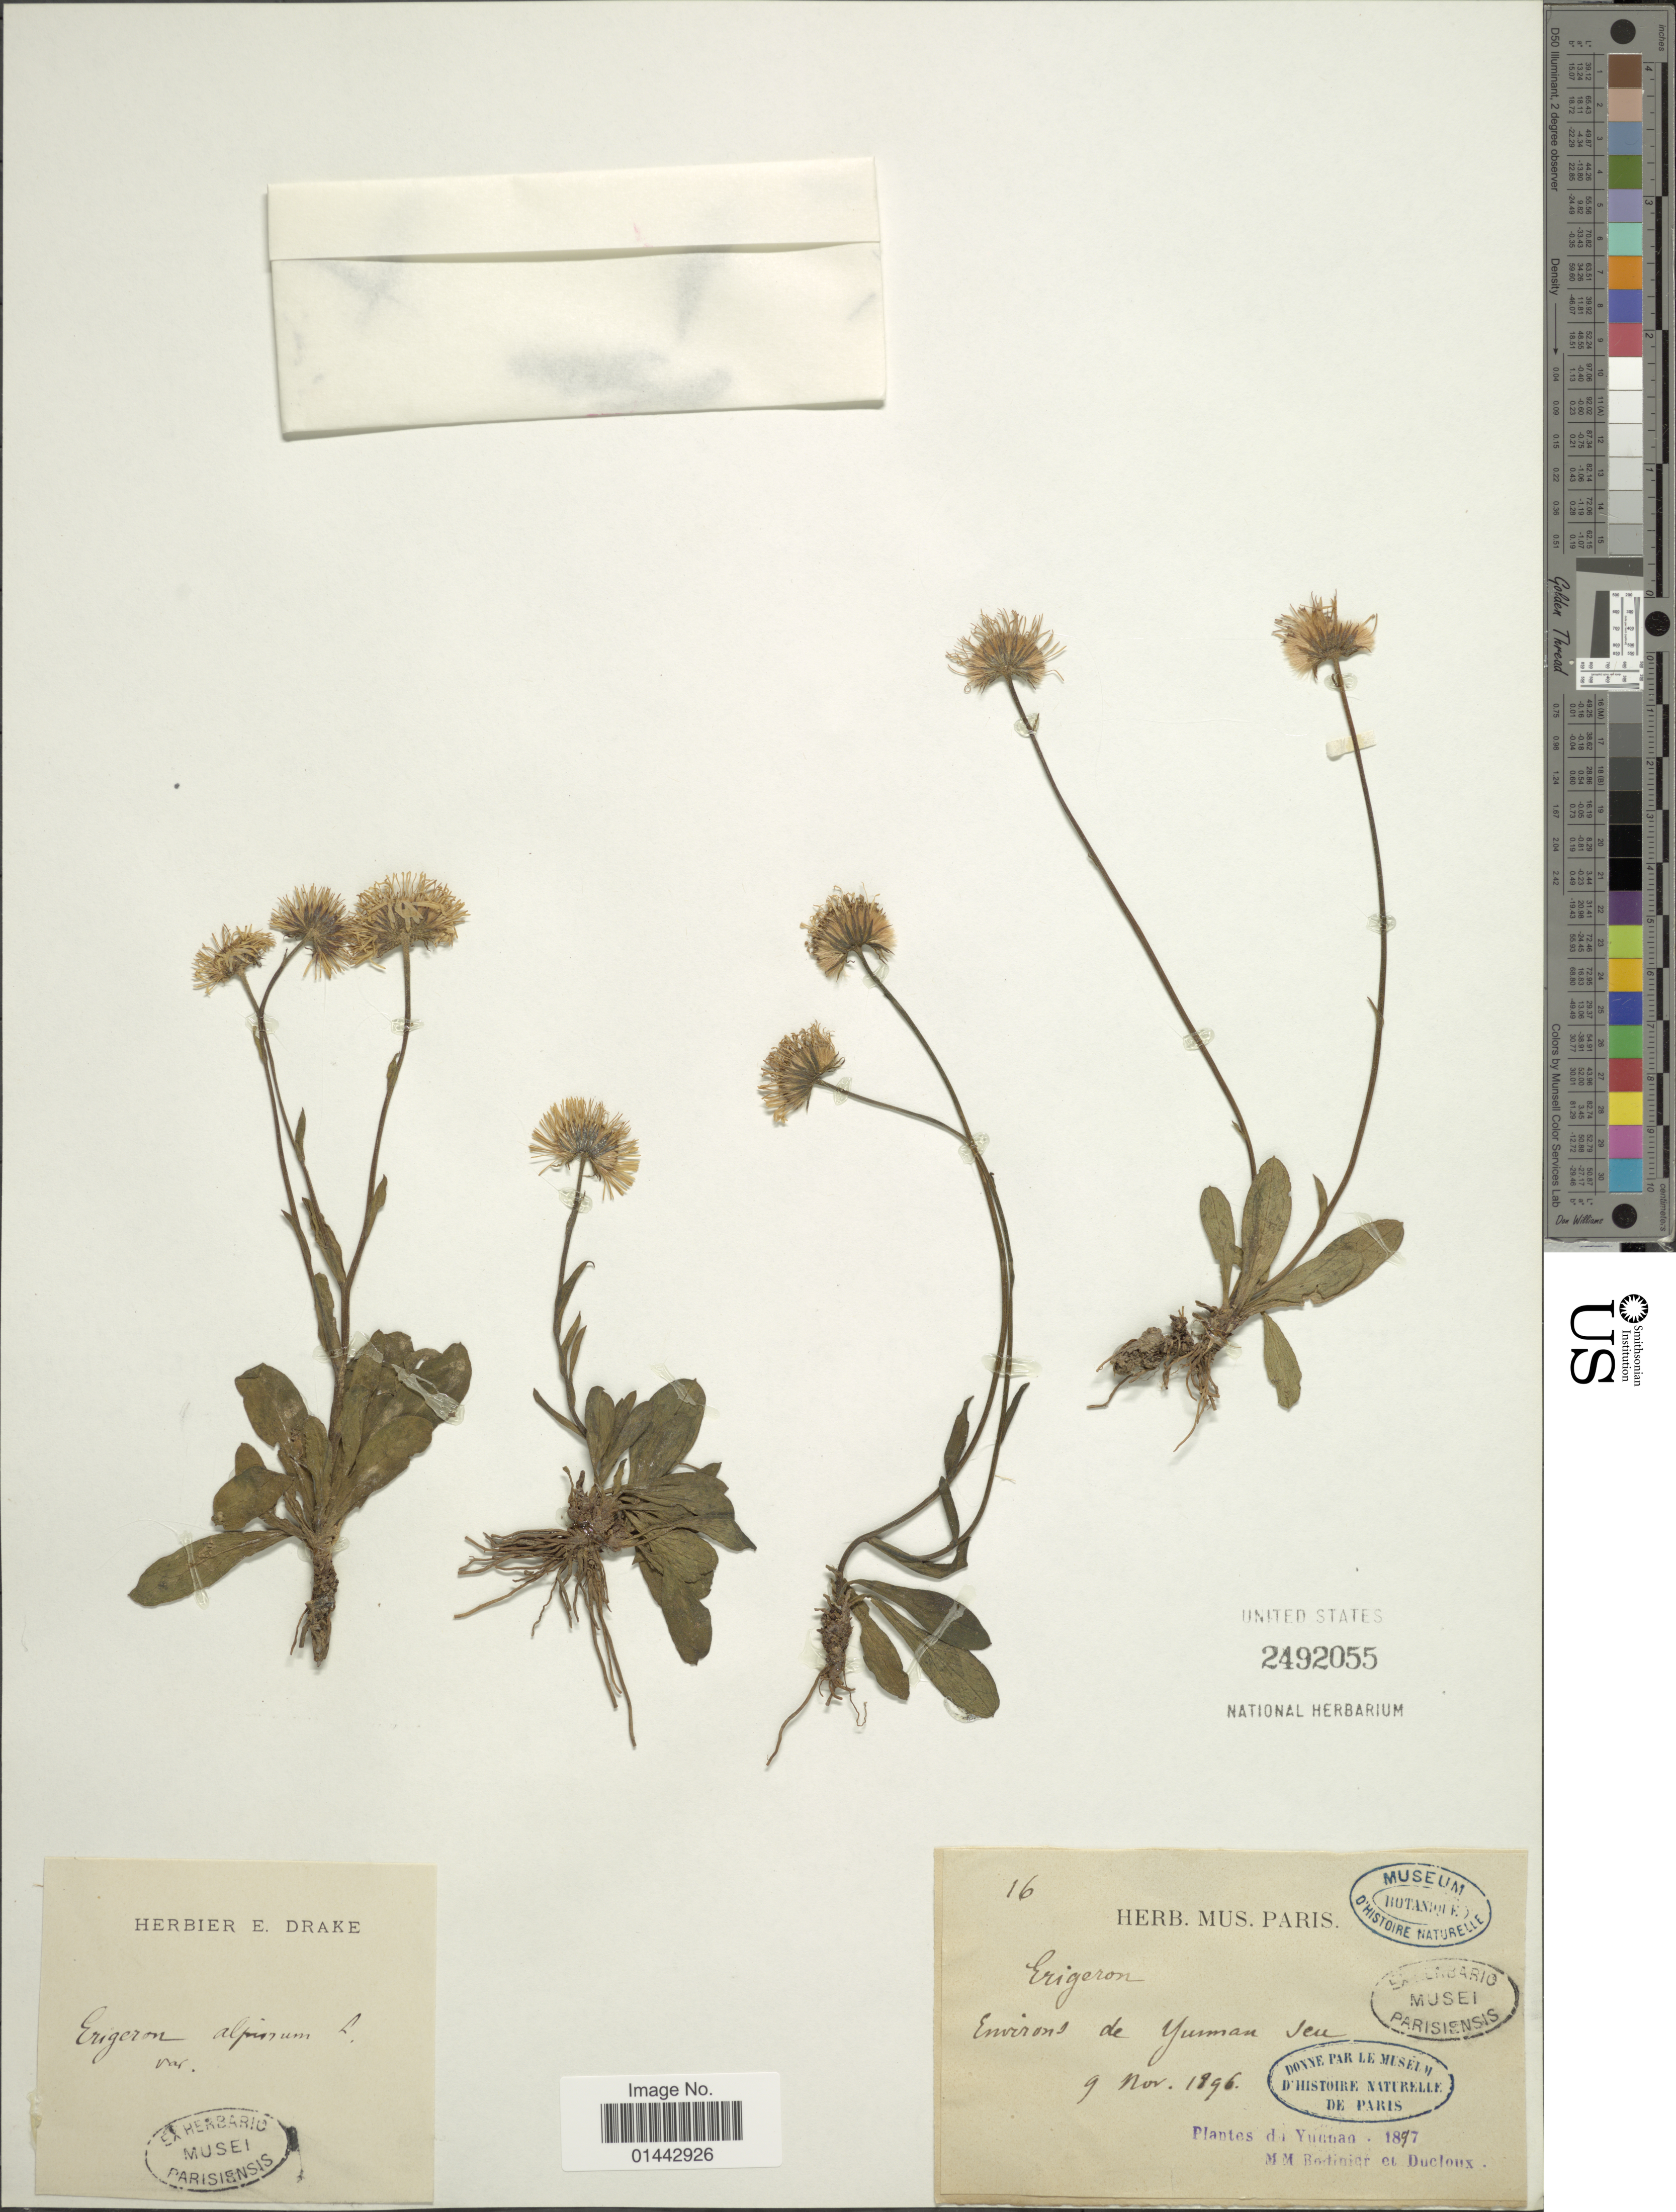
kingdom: Plantae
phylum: Tracheophyta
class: Magnoliopsida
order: Asterales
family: Asteraceae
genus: Erigeron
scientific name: Erigeron alpinus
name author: L.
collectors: M. Bodinier & -. Ducloux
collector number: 16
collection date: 1896-11-09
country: China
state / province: Yunnan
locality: Environs de Yunnan sen. [interpreted]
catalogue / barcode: US 2492055